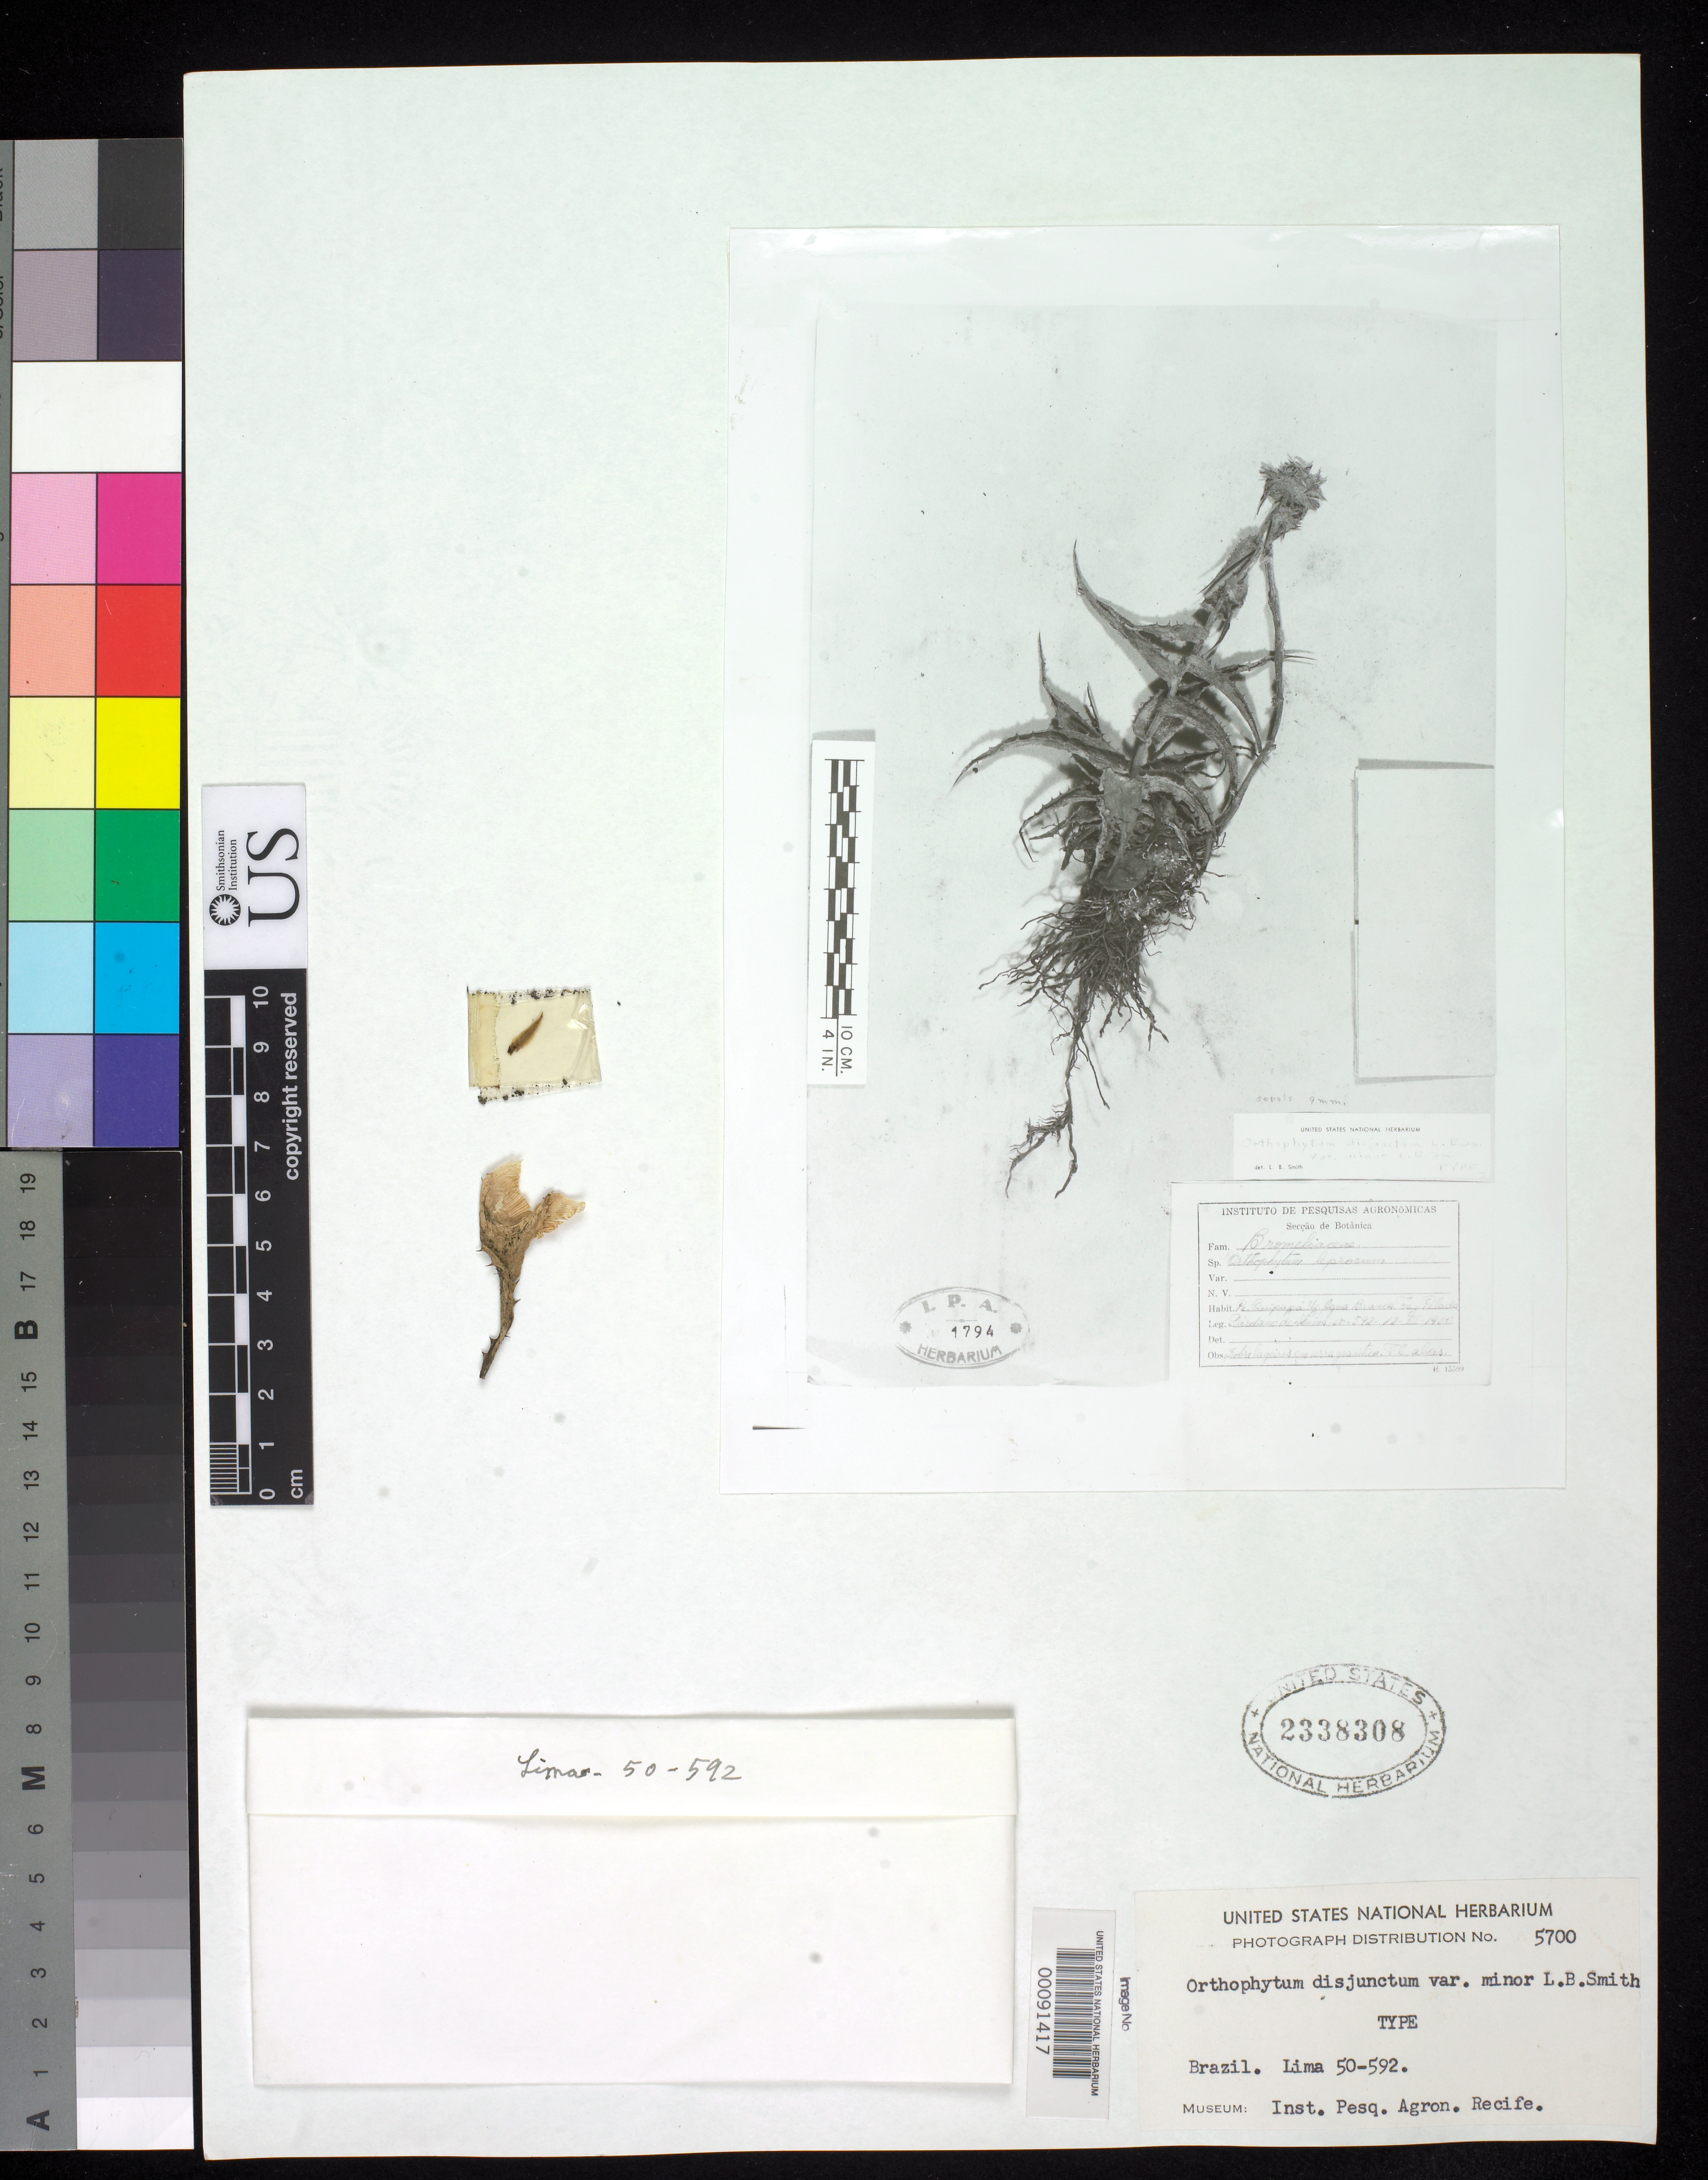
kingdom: Plantae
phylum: Tracheophyta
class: Liliopsida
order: Poales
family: Bromeliaceae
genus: Orthophytum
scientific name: Orthophytum disjunctum var. minor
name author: L.B. Sm.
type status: Isotype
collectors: D. A. Lima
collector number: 50-592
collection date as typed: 12 Jul 1950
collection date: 1950-07-12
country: Brazil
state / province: Pernambuco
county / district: Quipapa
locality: Uzina Agua Branca, Fazenda Pelada.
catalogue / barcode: US 2338308